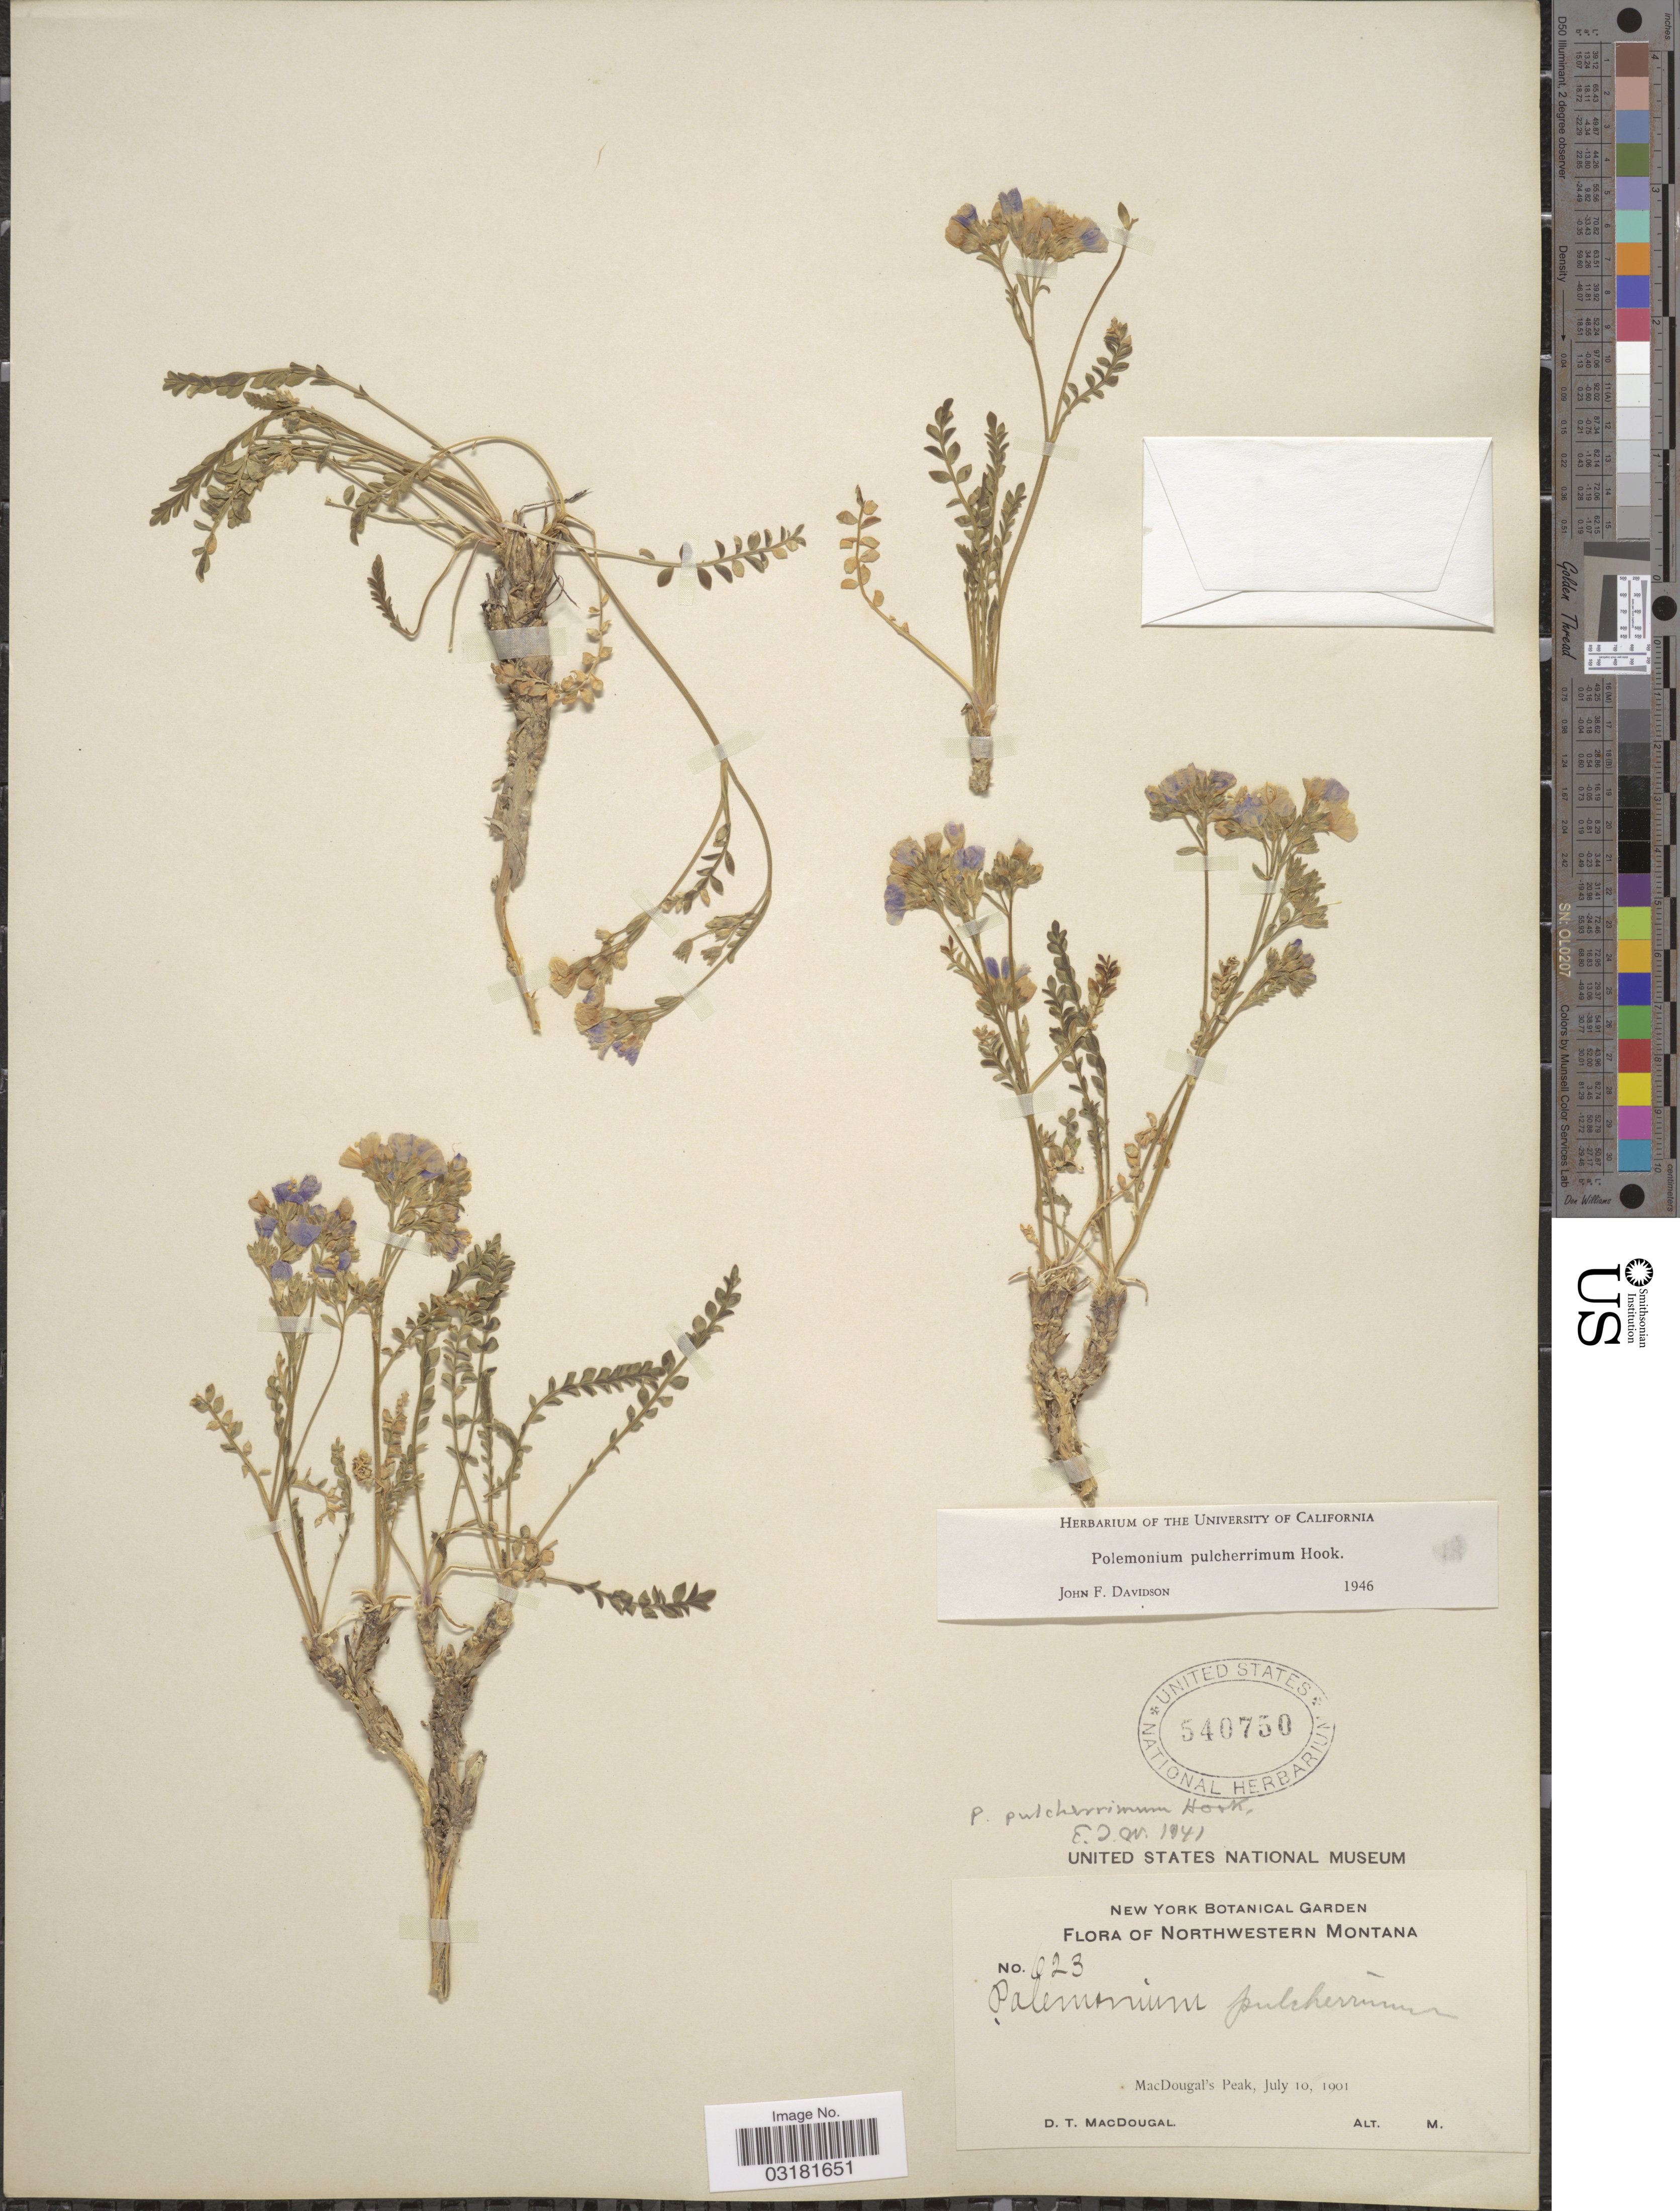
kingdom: Plantae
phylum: Tracheophyta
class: Magnoliopsida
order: Ericales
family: Polemoniaceae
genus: Polemonium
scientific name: Polemonium pulcherrimum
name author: Hook.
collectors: D. T. MacDougal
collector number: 623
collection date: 1901-07-10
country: United States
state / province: Montana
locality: Northwestern Montana, MacDougal's Peak.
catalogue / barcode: US 540750